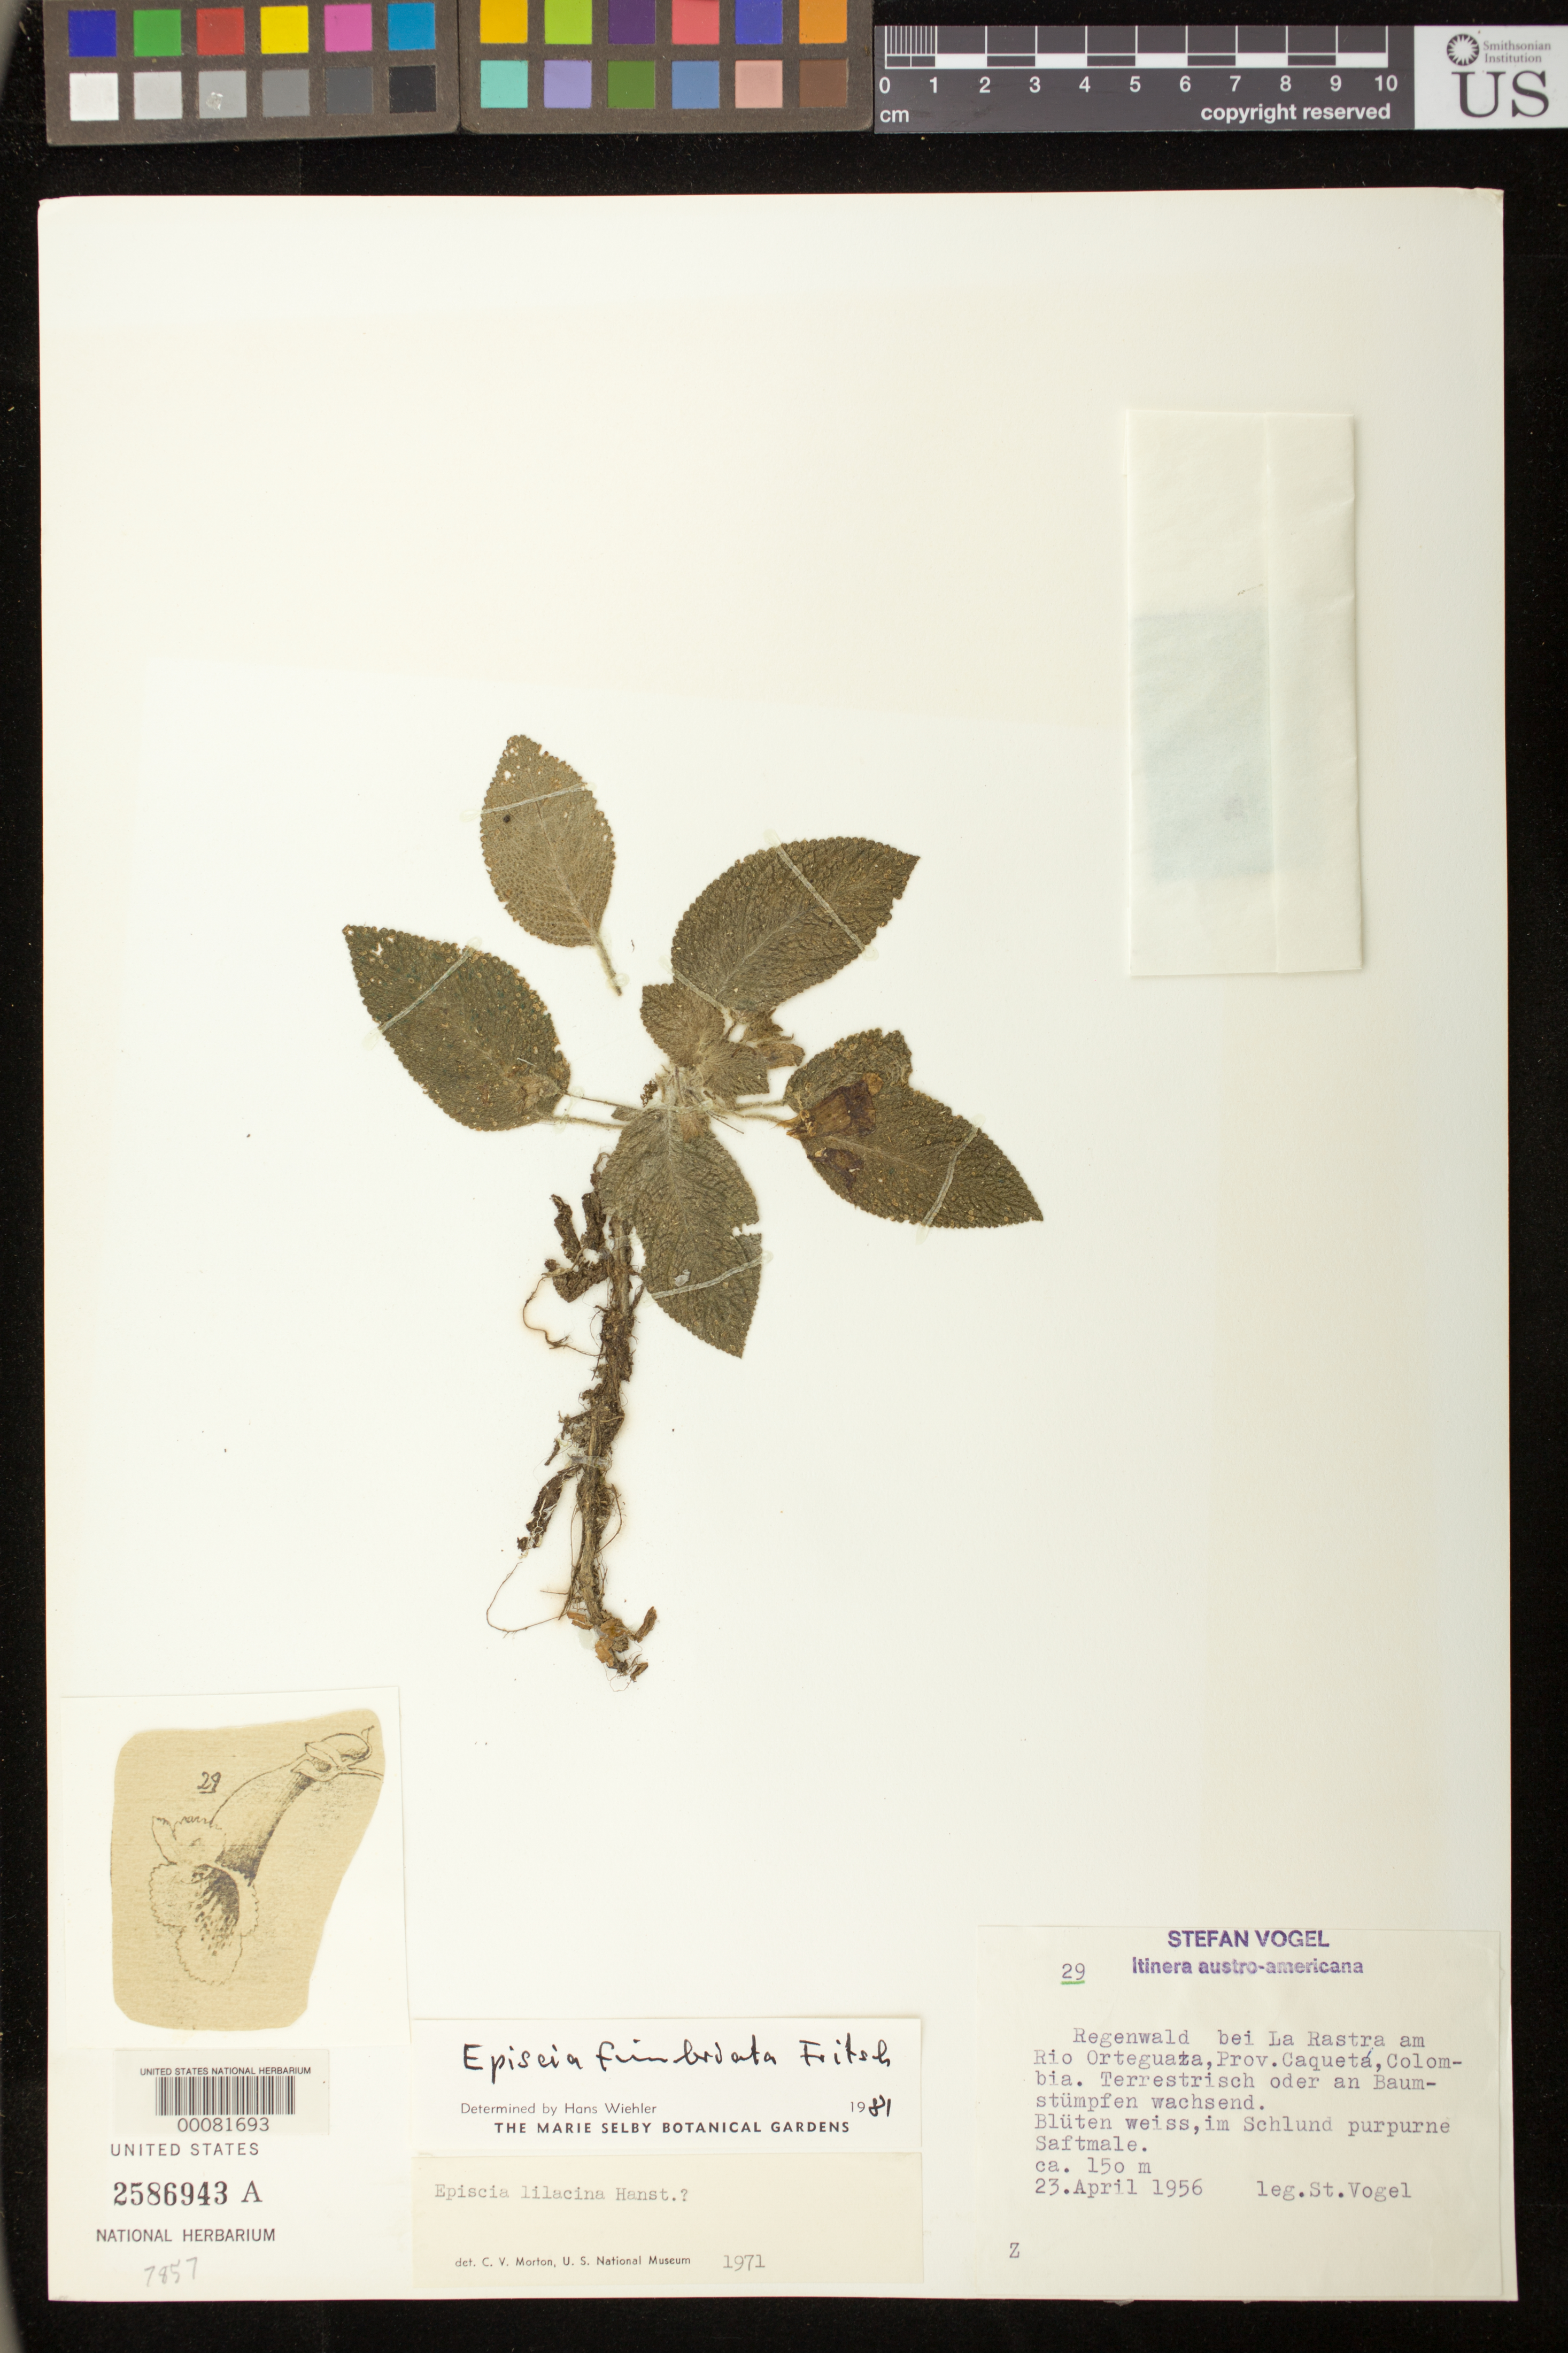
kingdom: Plantae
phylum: Tracheophyta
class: Magnoliopsida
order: Lamiales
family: Gesneriaceae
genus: Episcia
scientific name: Episcia fimbriata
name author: Fritsch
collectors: S. Vogel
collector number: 29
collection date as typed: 23 Apr 1956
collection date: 1956-04-23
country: Colombia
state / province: Caquetá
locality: By La Rastra at the Rio Orteguaza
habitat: Rainforest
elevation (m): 150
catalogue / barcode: US 2586943A